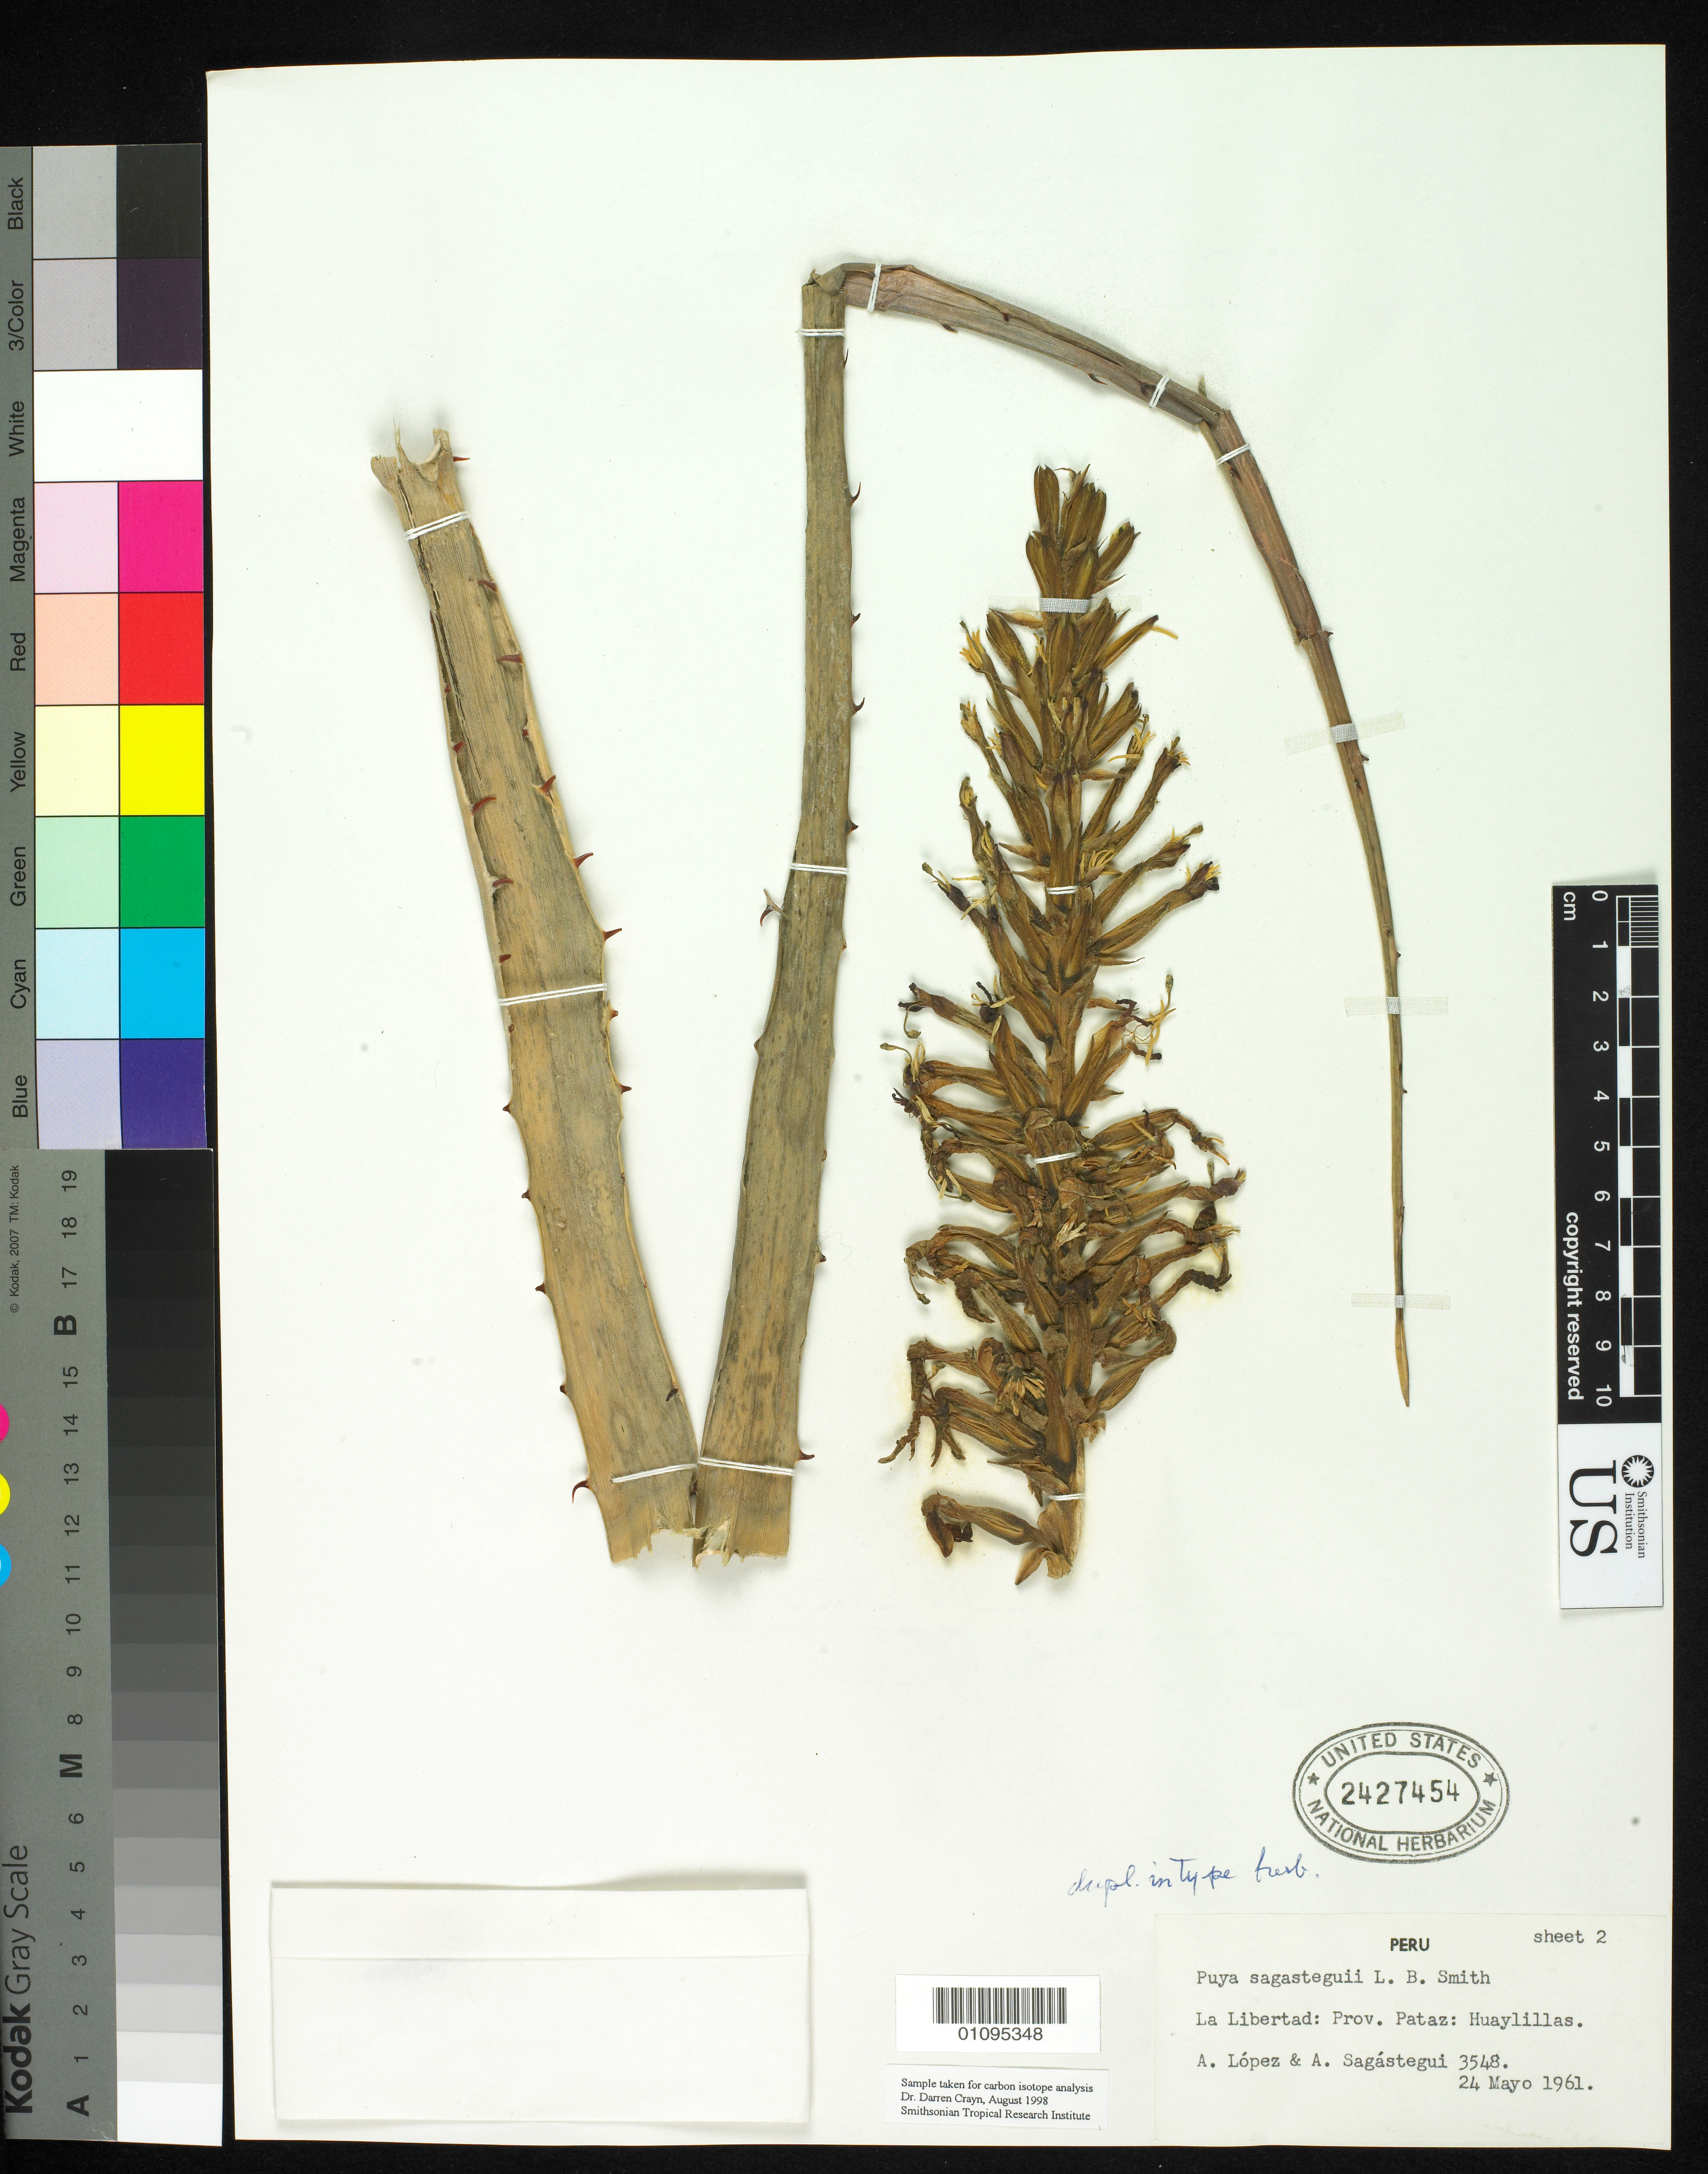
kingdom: Plantae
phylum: Tracheophyta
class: Liliopsida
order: Poales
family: Bromeliaceae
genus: Puya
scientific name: Puya sagasteguii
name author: L.B. Sm.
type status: Isotype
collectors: A. Lopez & A. Sagástegui A.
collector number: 3548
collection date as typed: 24 May 1961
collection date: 1961-05-24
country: Peru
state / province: La Libertad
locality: Huaylillas, Prov. Pataz.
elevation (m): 2500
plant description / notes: Collections Events data from SN 2427455 (Sheet 1); this specimen did not have altitude on label.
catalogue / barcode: US 2427454